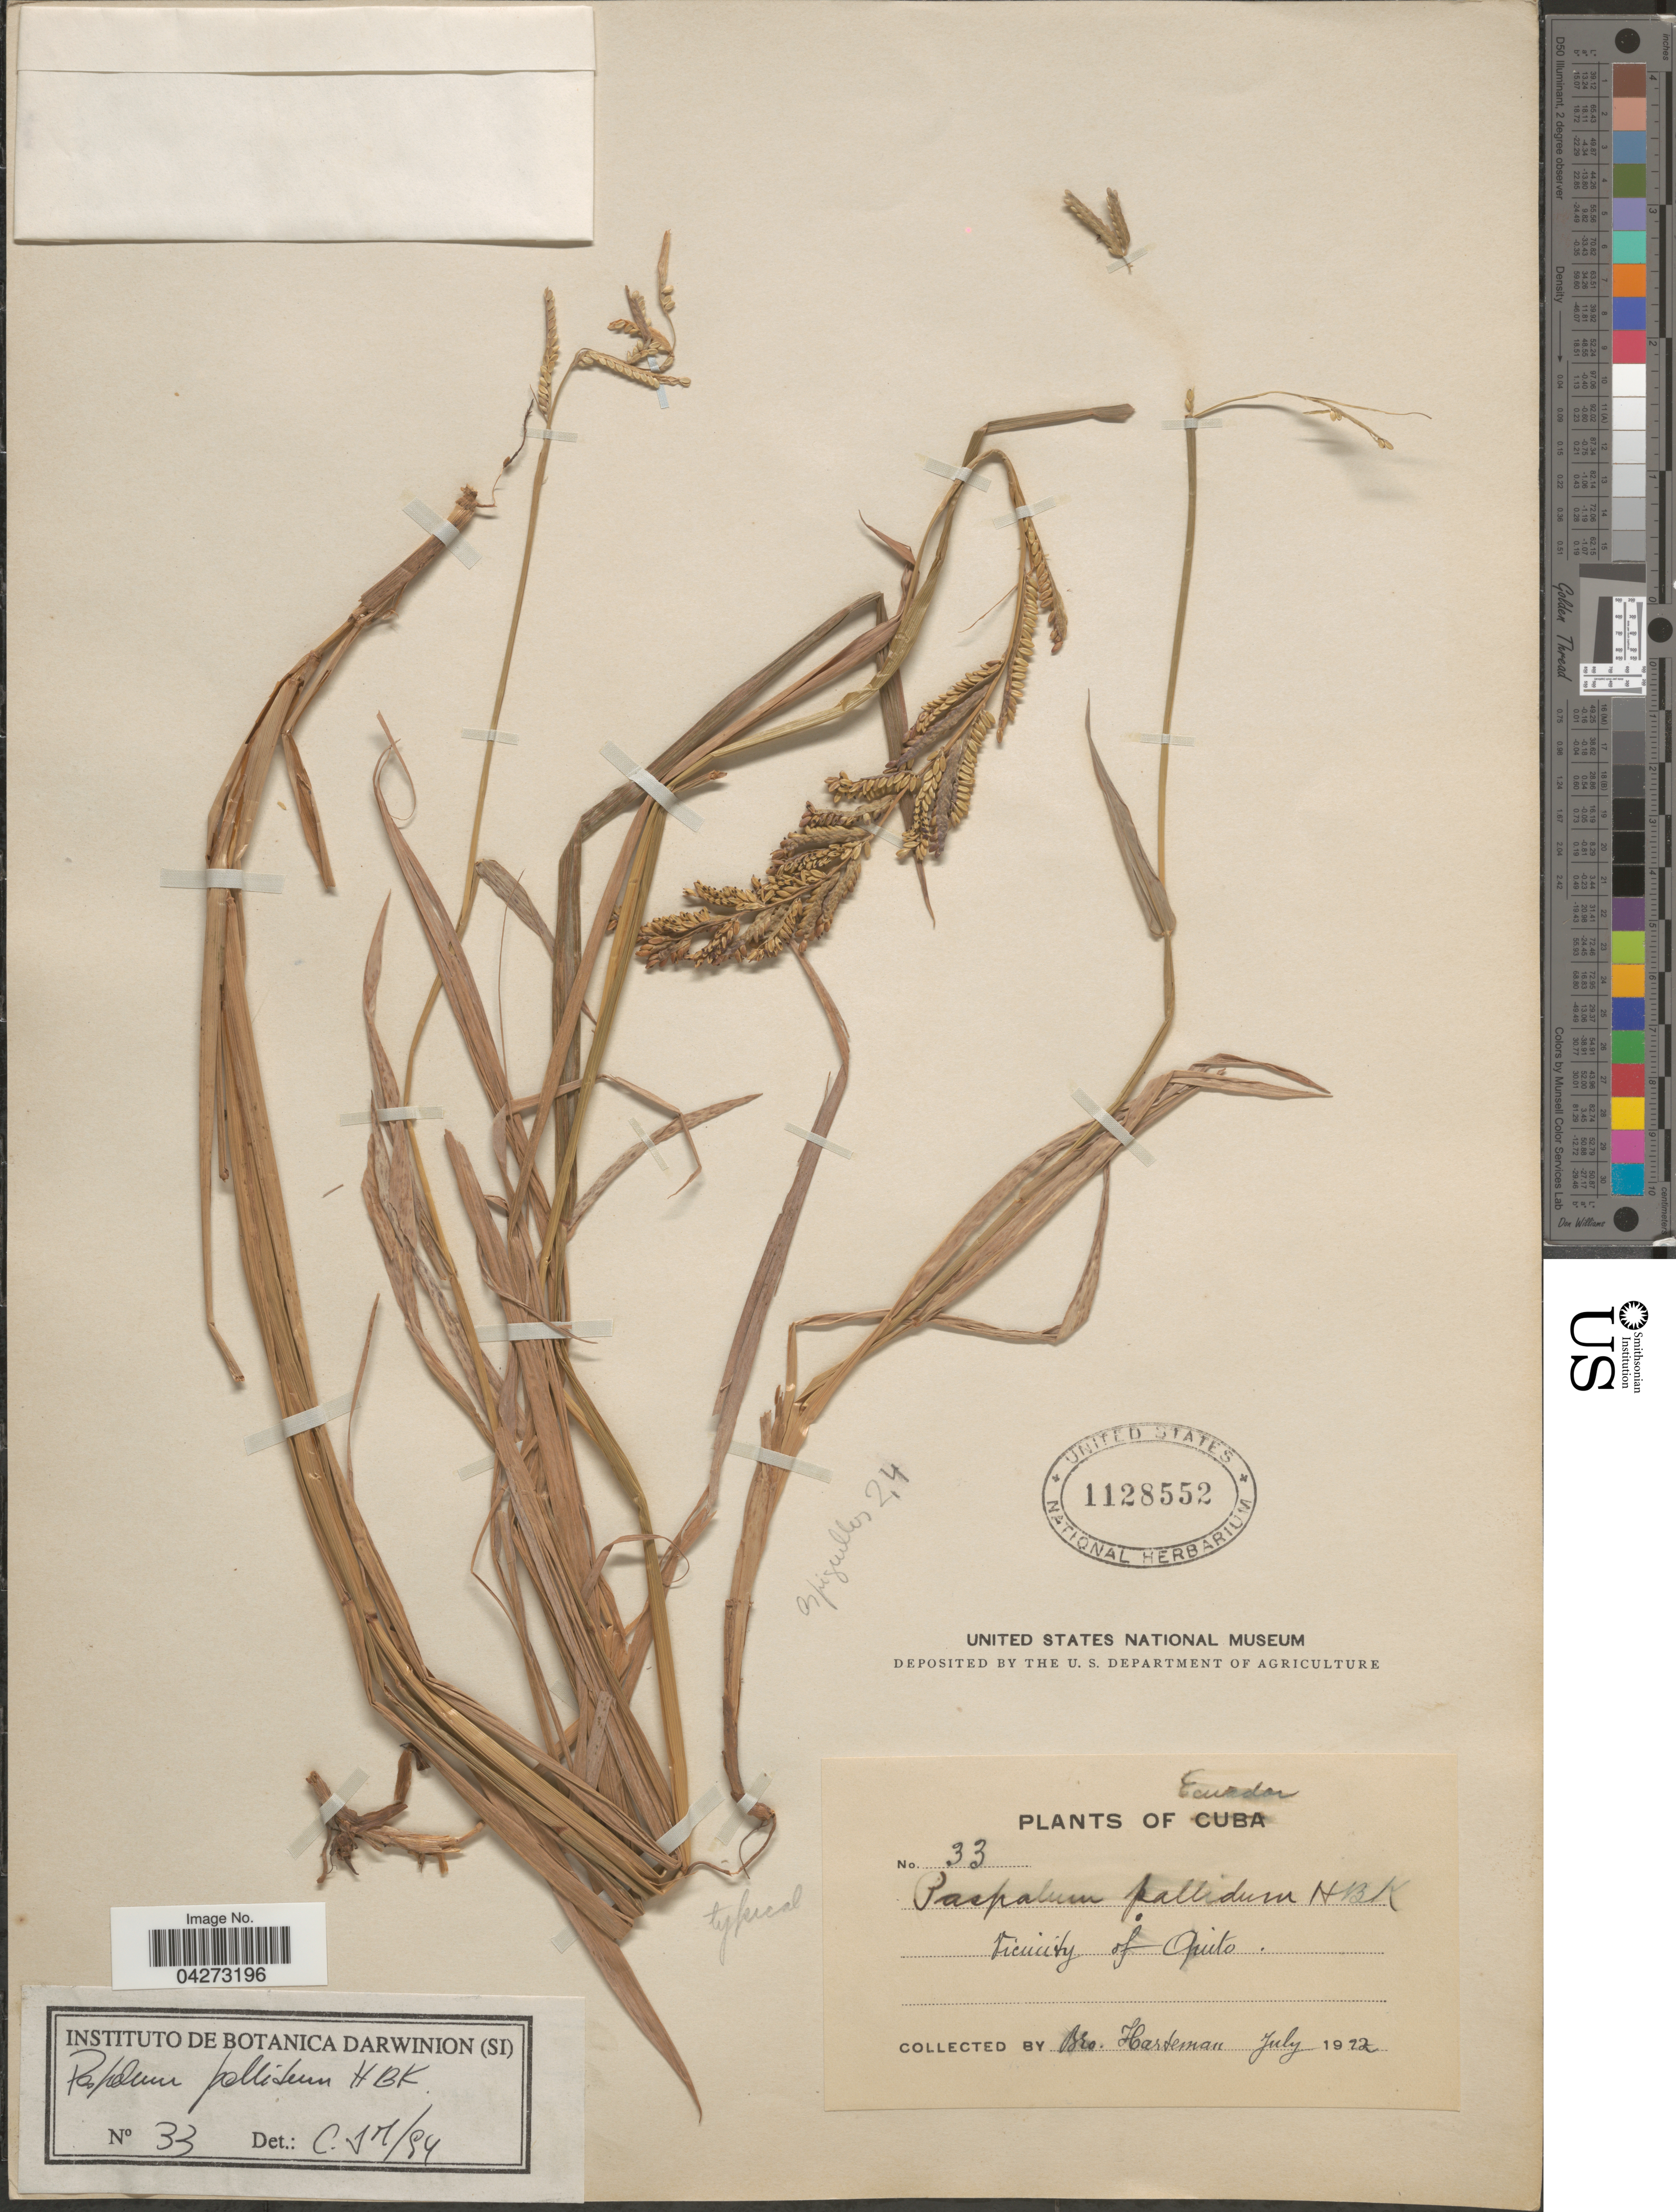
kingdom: Plantae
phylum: Tracheophyta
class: Liliopsida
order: Poales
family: Poaceae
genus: Paspalum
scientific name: Paspalum pallidum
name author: Kunth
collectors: Bro. Harteman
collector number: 33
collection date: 1922-07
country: Ecuador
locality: Vicinity of Quito.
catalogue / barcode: US 1128552